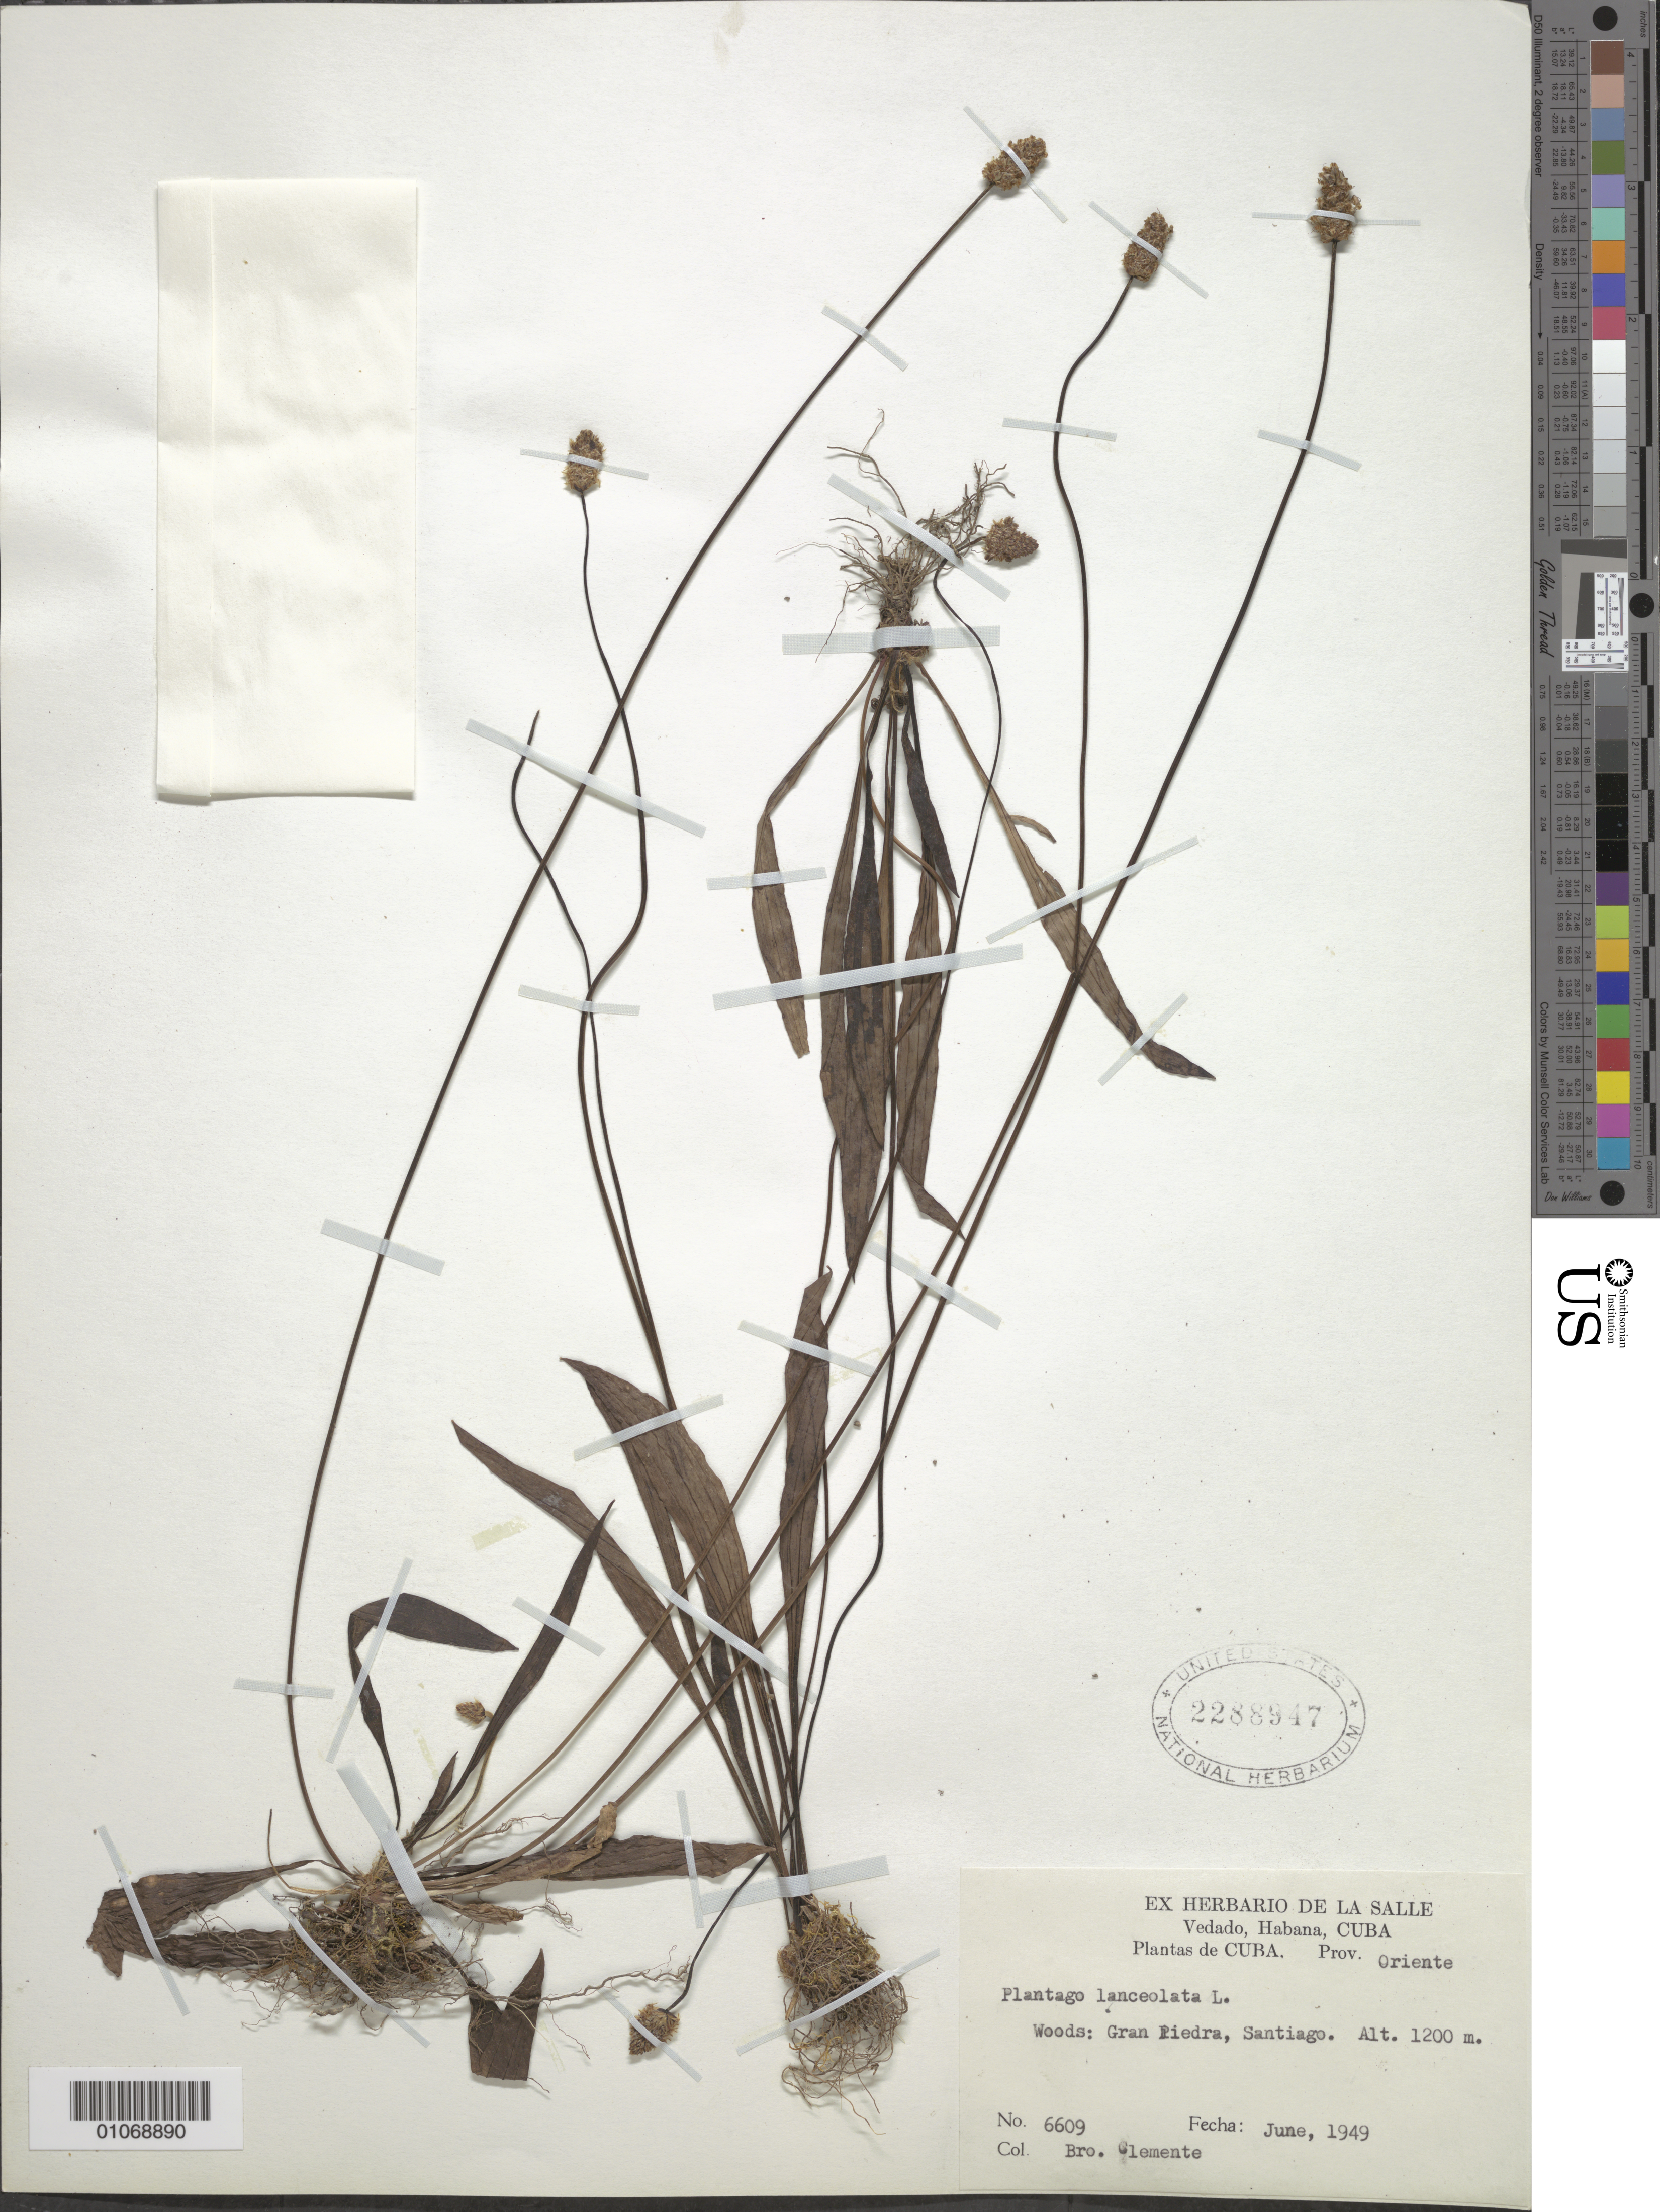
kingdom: Plantae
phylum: Tracheophyta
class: Magnoliopsida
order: Lamiales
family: Plantaginaceae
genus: Plantago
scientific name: Plantago lanceolata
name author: L.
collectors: Bro. Clemente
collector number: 6609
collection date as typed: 01 Jun 1949 to 30 Jun 1949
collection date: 1949-06-01/1949-06-30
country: Cuba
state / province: Santiago de Cuba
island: Cuba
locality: Woods: Gran Piedra, Santiago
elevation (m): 1200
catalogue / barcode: US 2288947